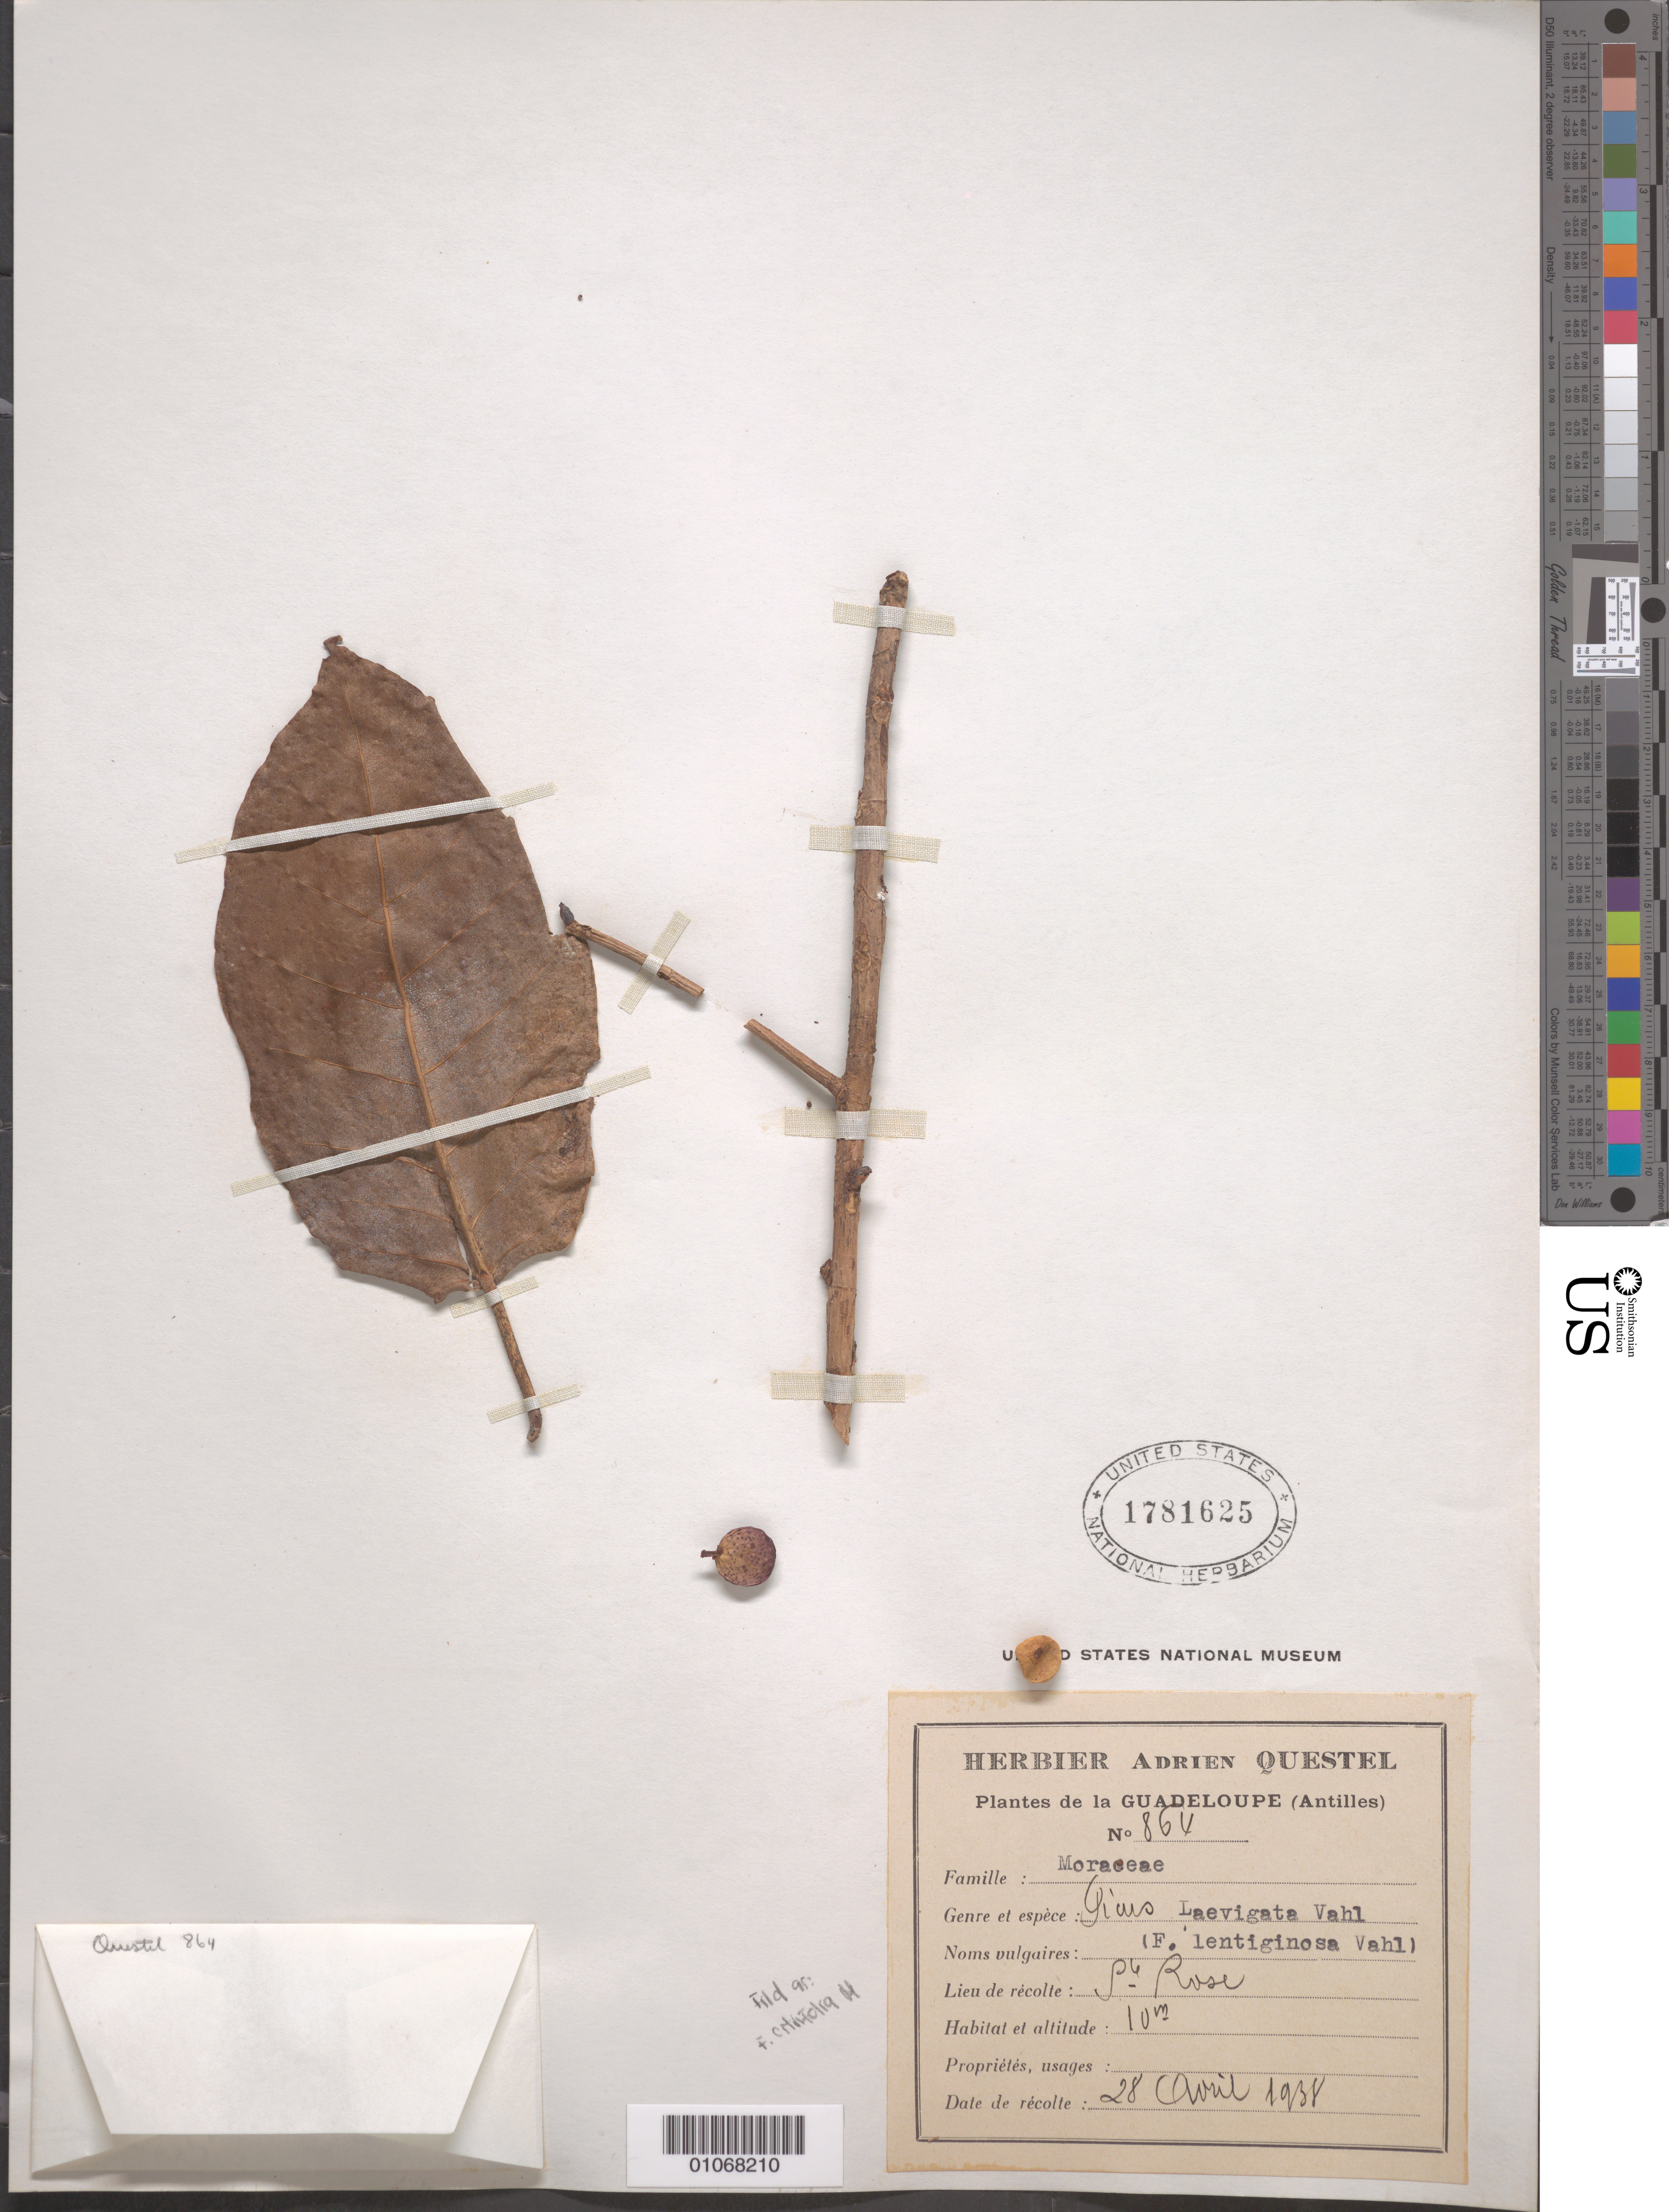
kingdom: Plantae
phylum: Tracheophyta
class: Magnoliopsida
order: Rosales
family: Moraceae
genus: Ficus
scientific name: Ficus citrifolia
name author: Mill.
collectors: A. Questel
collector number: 864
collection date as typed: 28 Apr 1938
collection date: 1938-04-28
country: Guadeloupe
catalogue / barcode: US 1781625